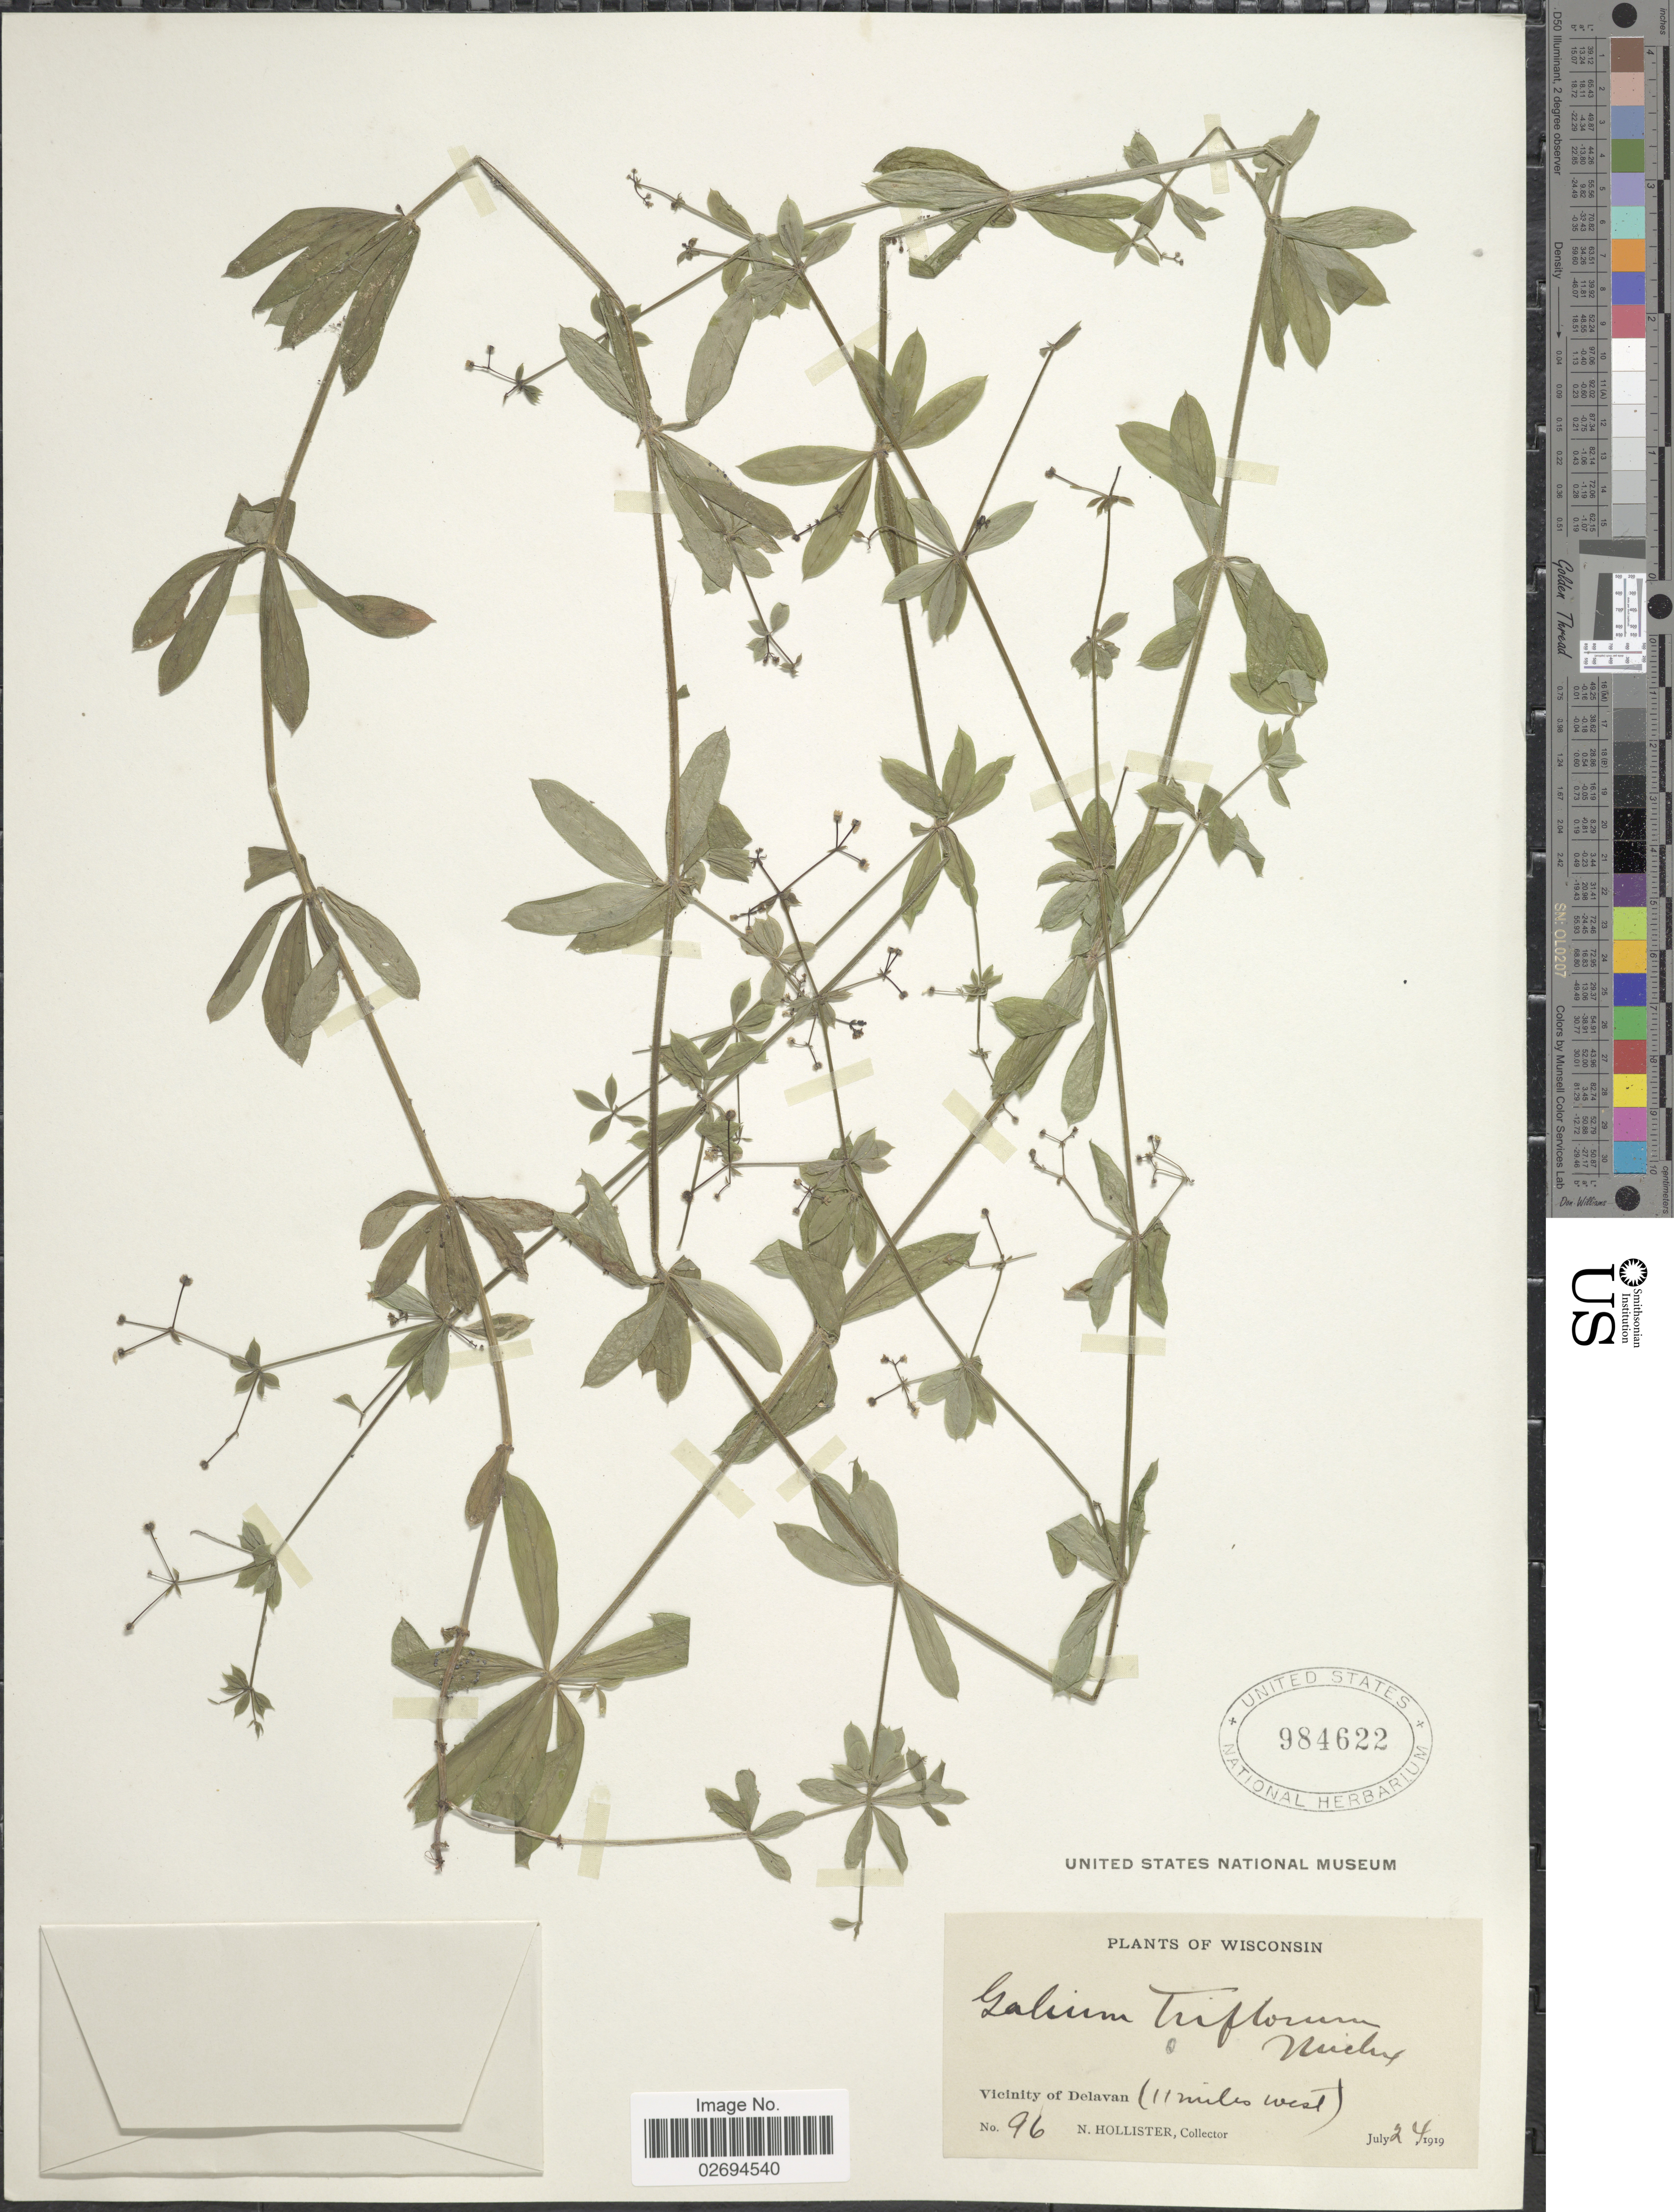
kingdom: Plantae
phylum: Tracheophyta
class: Magnoliopsida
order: Gentianales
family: Rubiaceae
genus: Galium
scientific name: Galium triflorum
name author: Michx.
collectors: N. Hollister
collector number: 96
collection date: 1919-07-24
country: United States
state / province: Wisconsin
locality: Vicinity of Delavan (11 miles west)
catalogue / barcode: US 984622